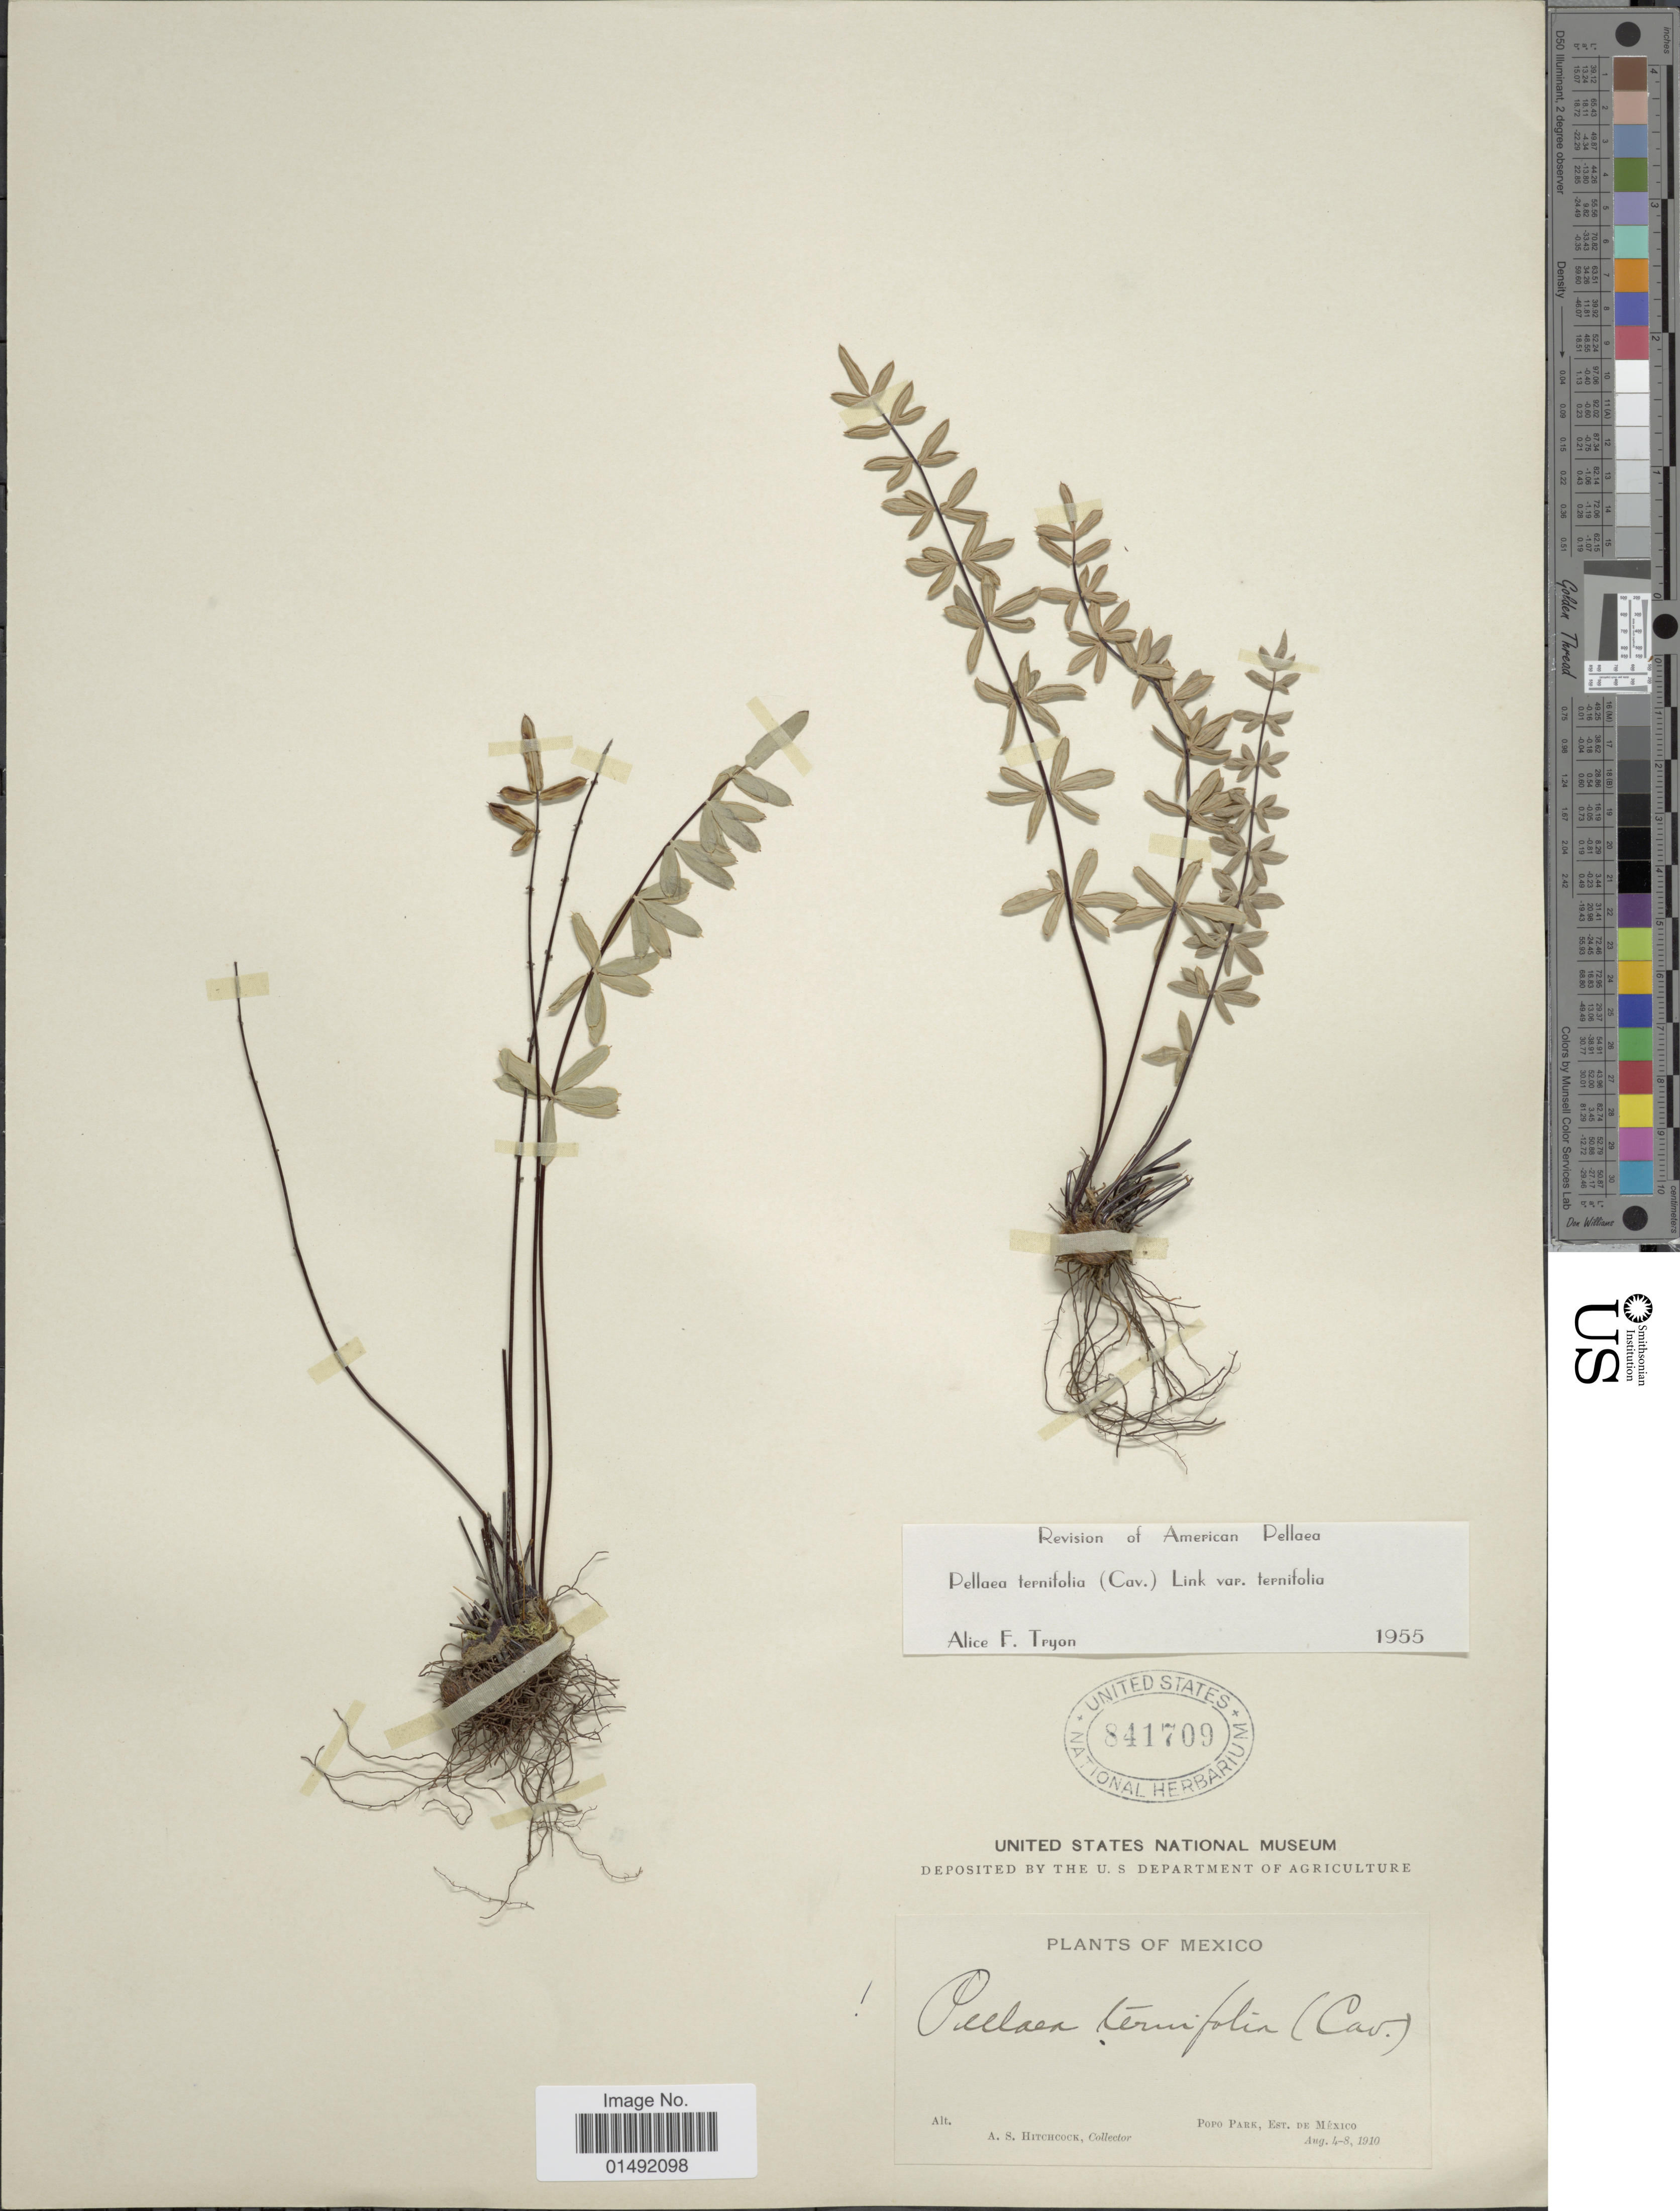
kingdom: Plantae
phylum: Tracheophyta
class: Polypodiopsida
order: Polypodiales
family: Pteridaceae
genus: Pellaea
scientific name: Pellaea ternifolia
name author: (Cav.) Link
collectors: A. S. Hitchcock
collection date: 1910-08-04/1910-08-08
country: Mexico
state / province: México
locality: Popo Park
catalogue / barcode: US 841709